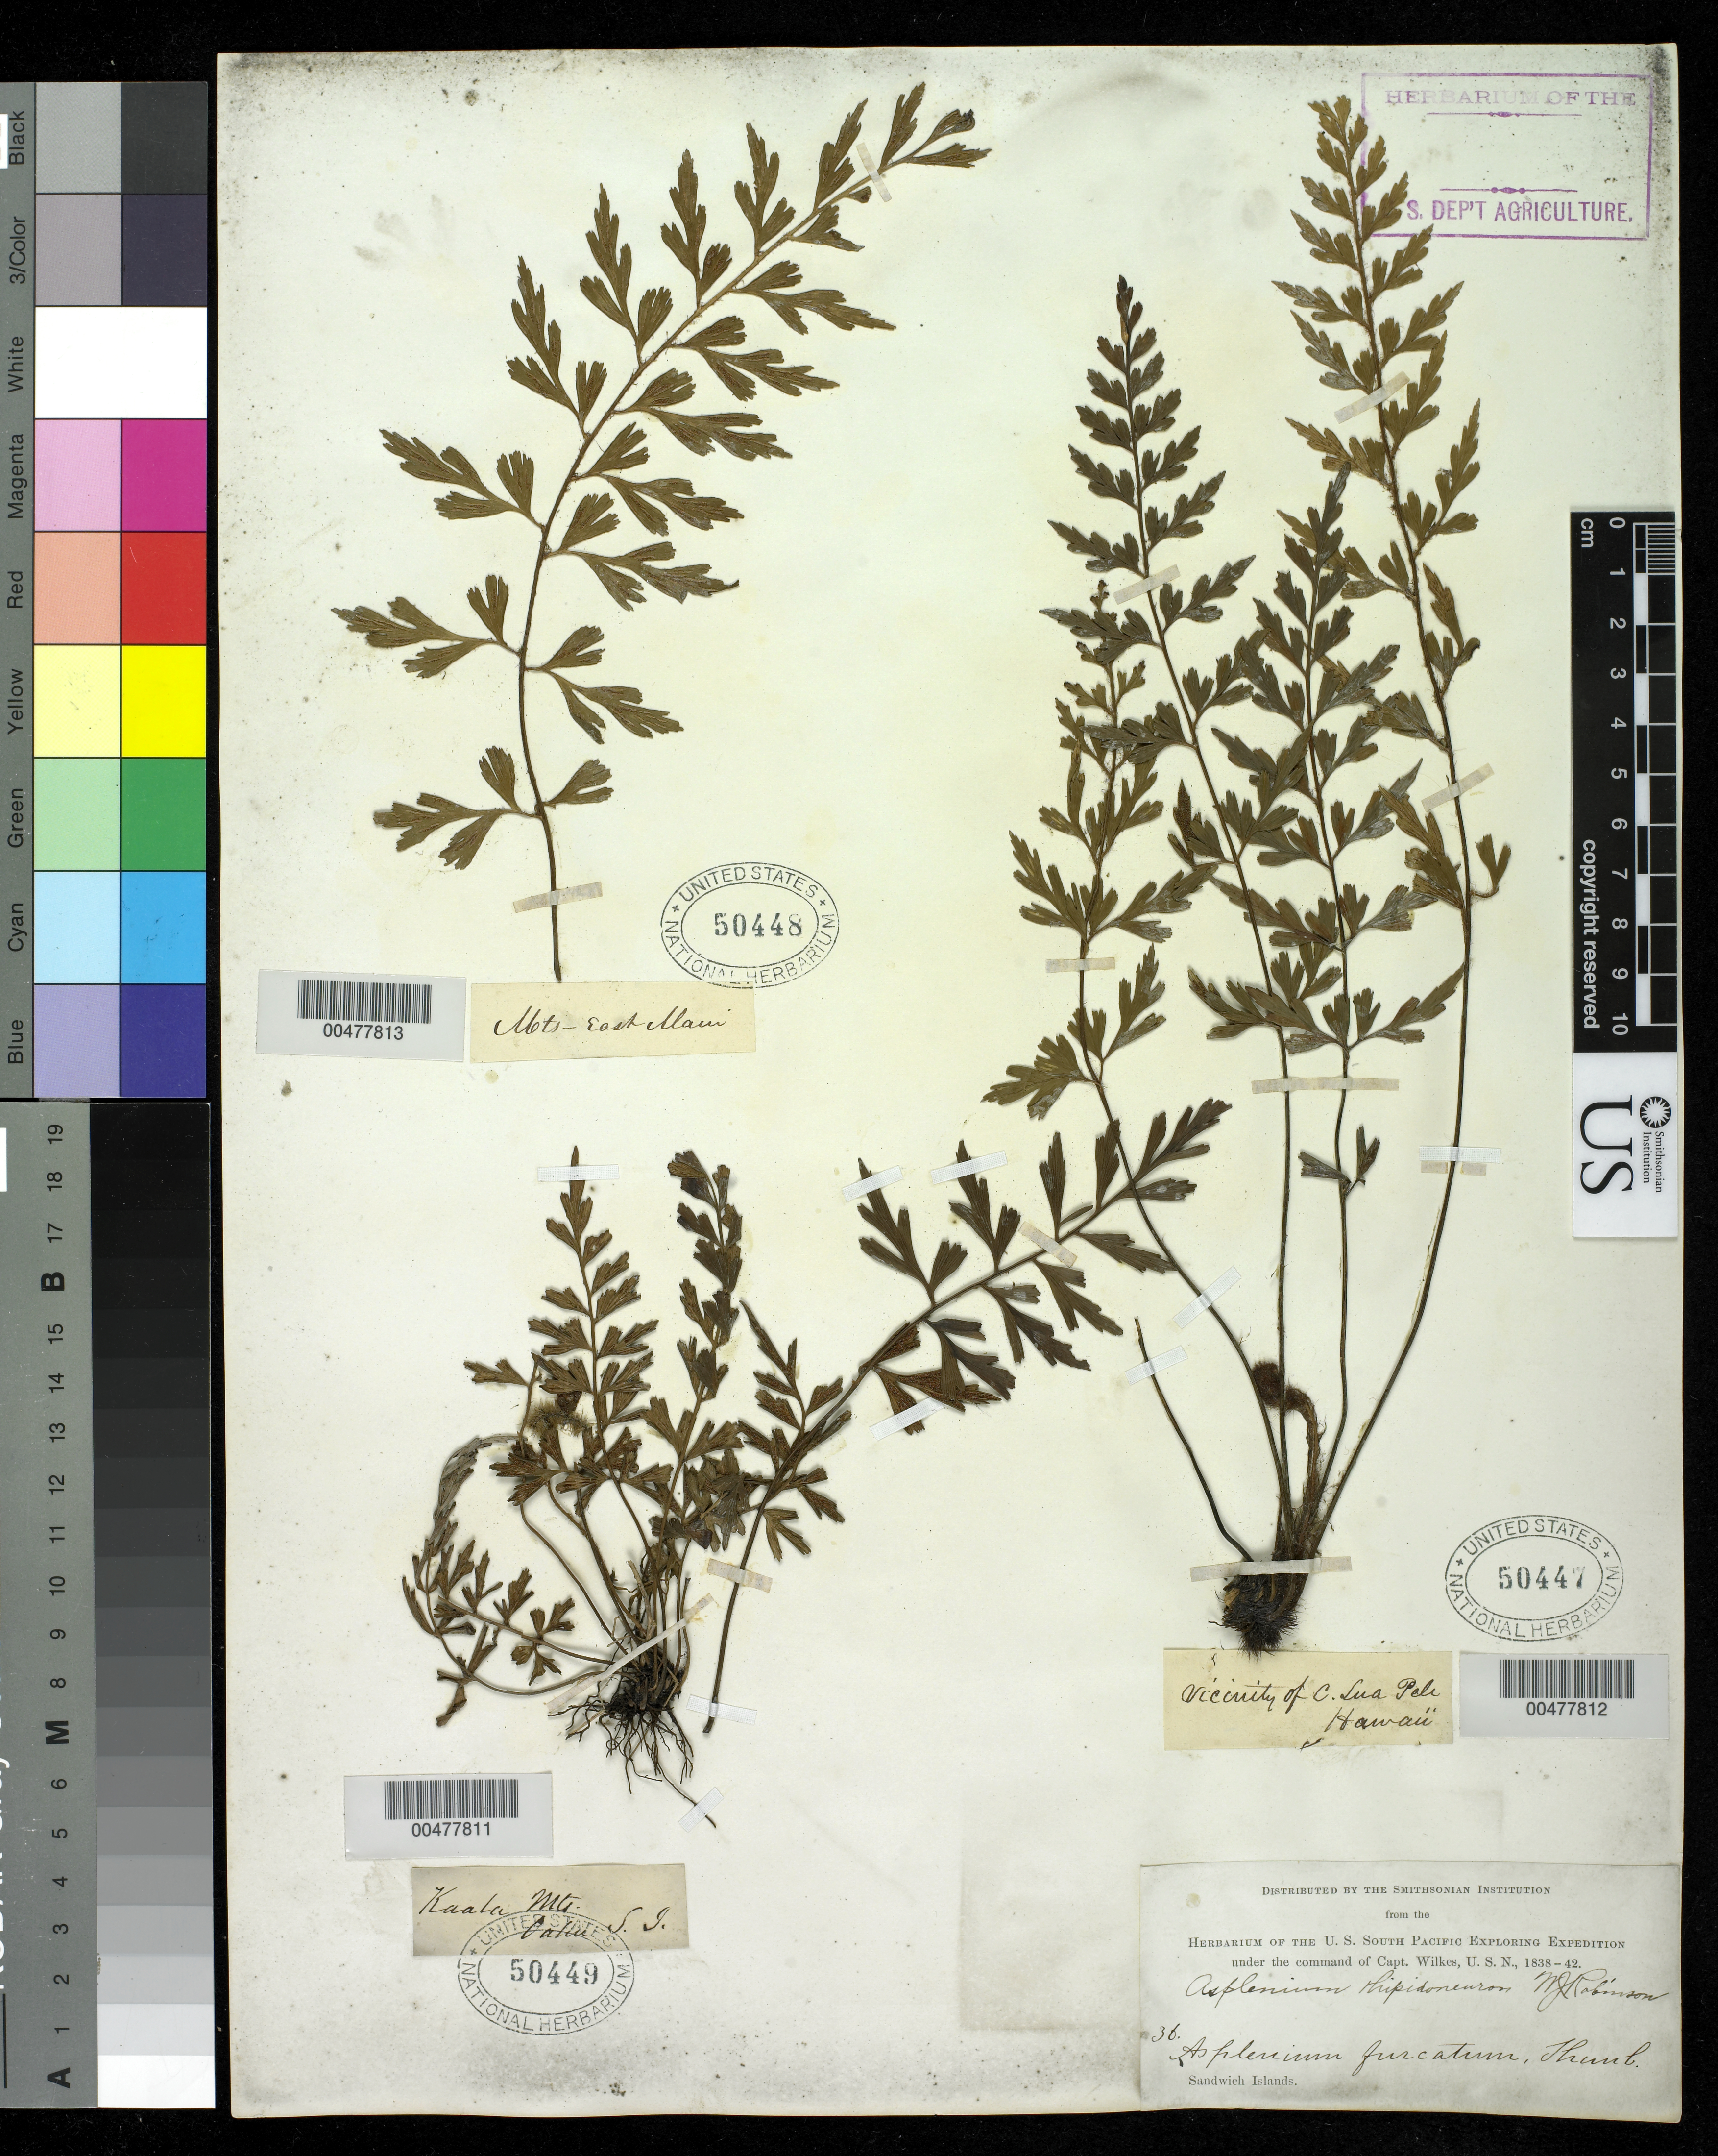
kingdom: Plantae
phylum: Tracheophyta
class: Polypodiopsida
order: Polypodiales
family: Aspleniaceae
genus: Asplenium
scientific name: Asplenium aethiopicum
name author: (Burm. f.) Bech.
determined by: Wagner, W. L., (BOT), Smithsonian Institution - National Museum of Natural History (UNITED STATES)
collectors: Wilkes Explor. Exped.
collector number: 36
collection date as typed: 1838 to -- --- 1842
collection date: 1838/1842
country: United States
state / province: Hawaii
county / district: Hawaii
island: Hawaii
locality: Vicinity of C. Lua Pali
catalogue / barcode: US 50447